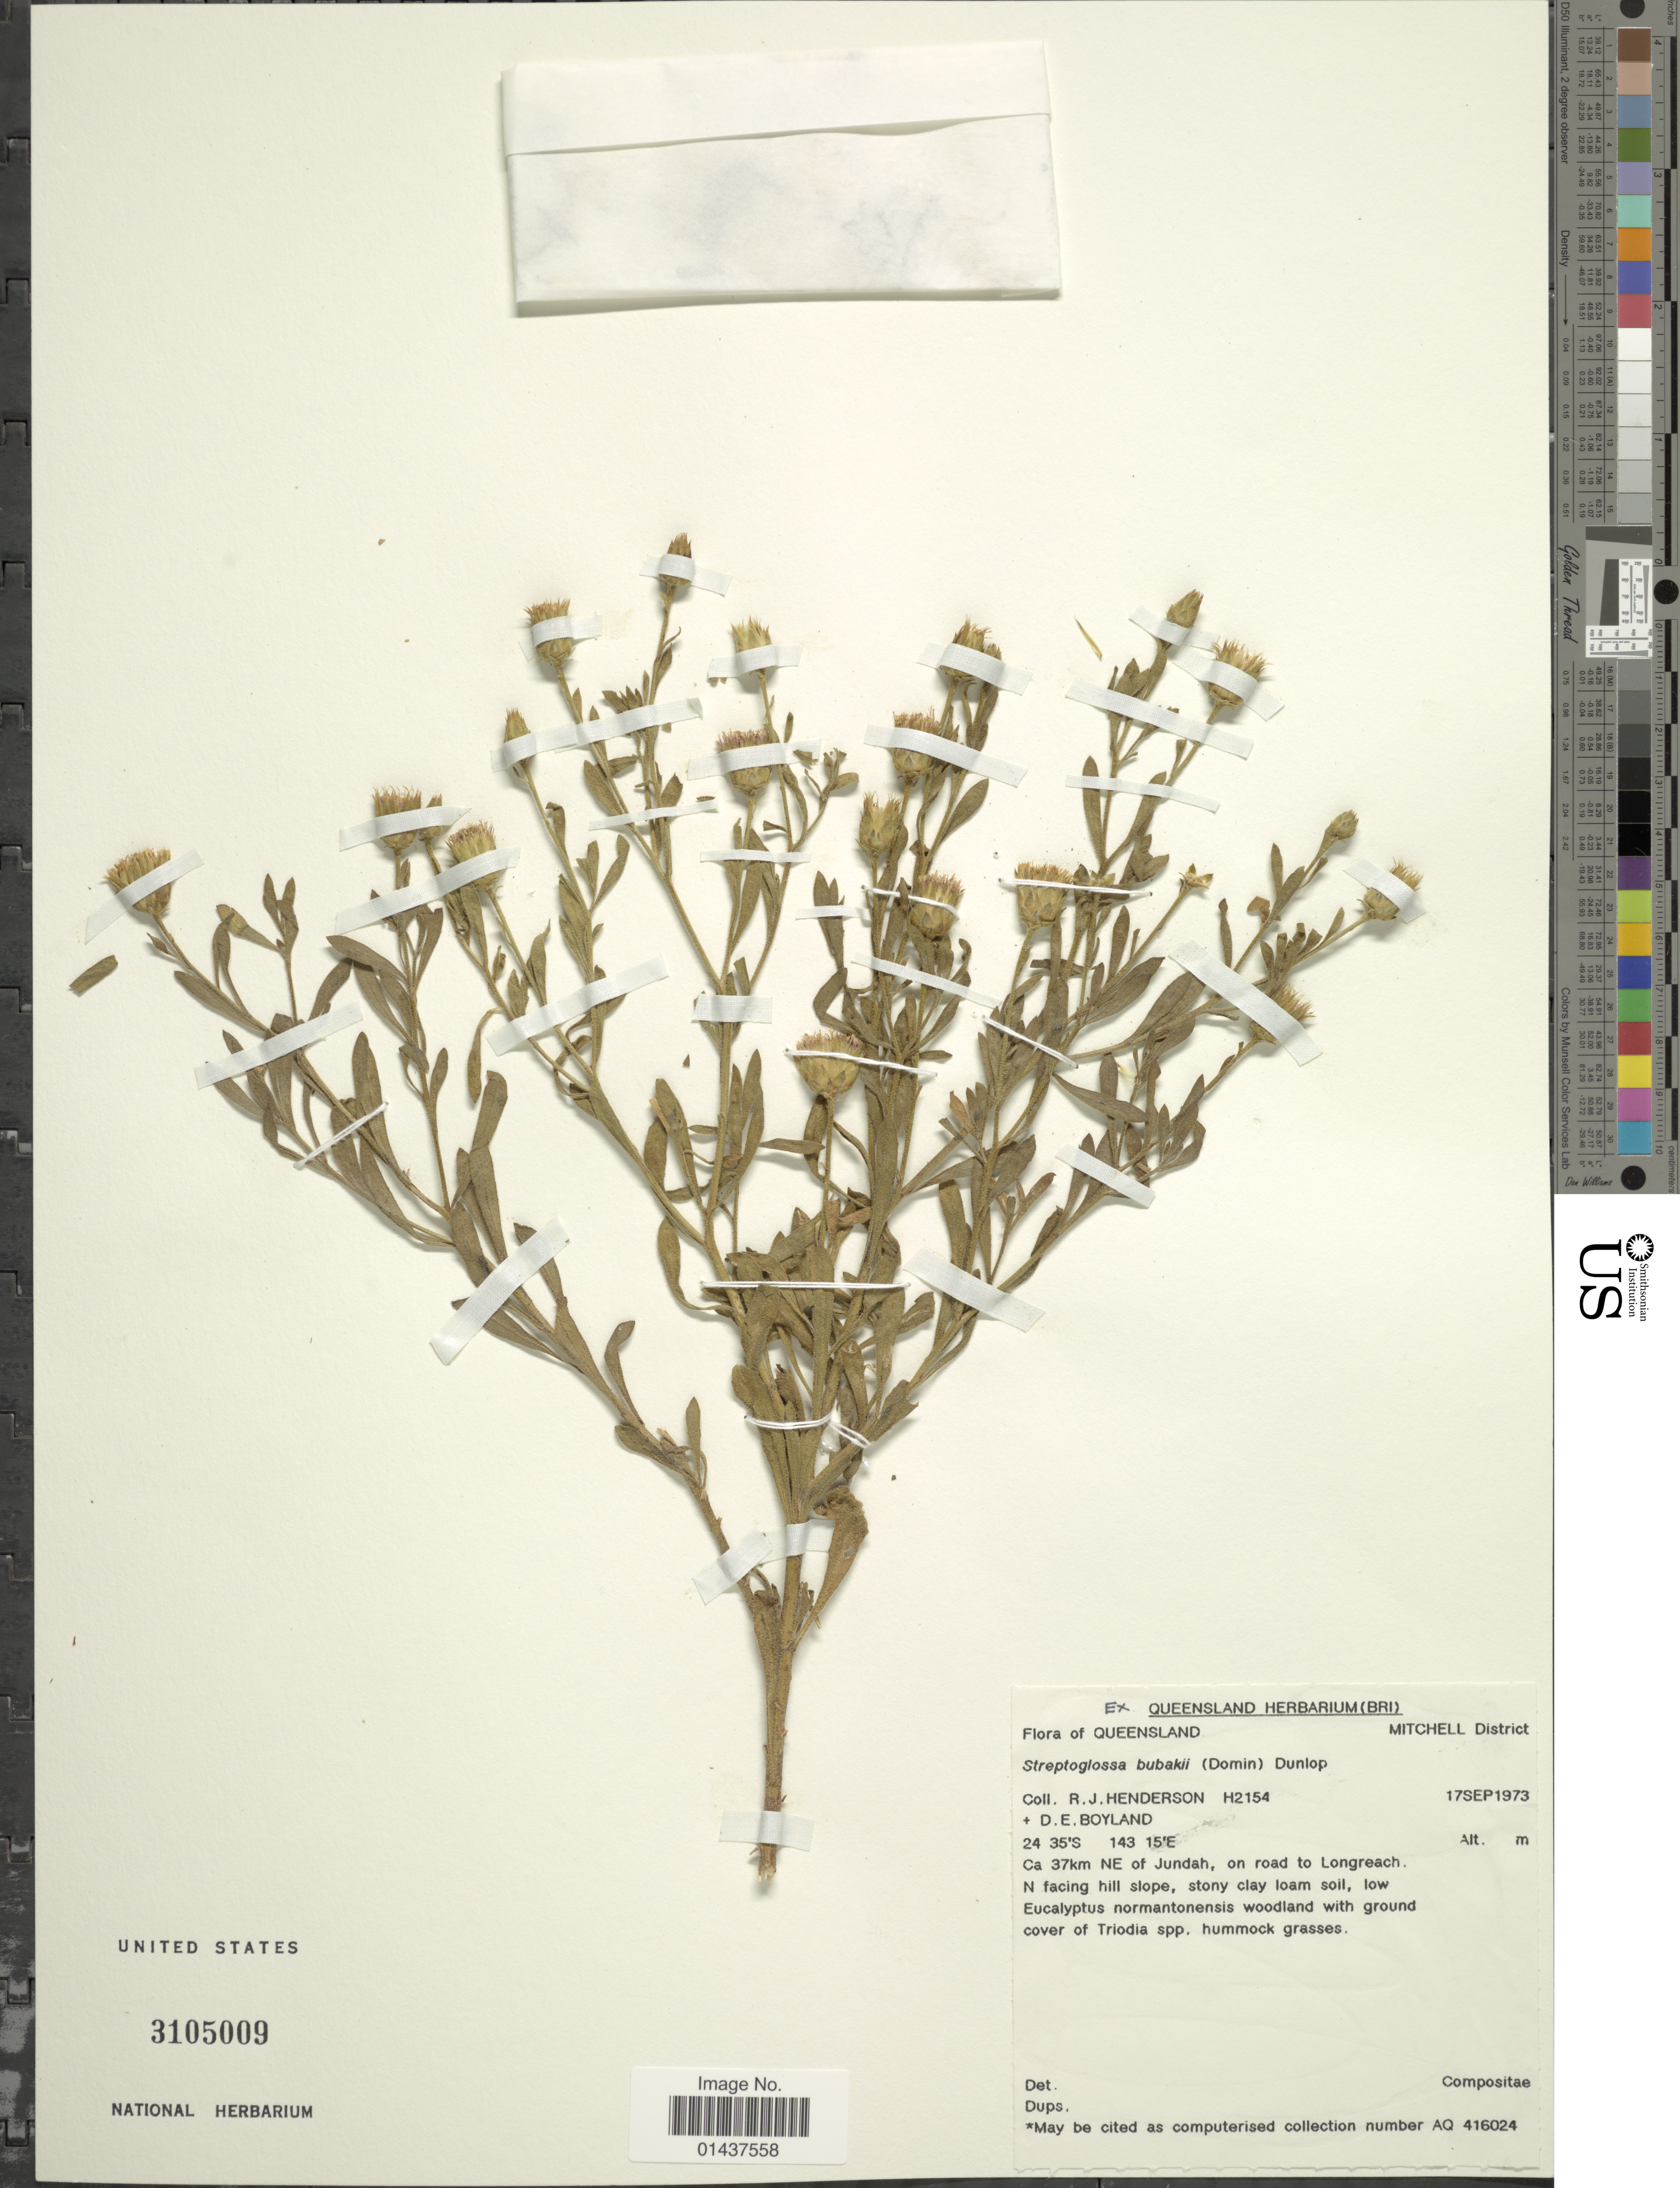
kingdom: Plantae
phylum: Tracheophyta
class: Magnoliopsida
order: Asterales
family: Asteraceae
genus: Streptoglossa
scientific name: Streptoglossa bubakii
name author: (Domin) Dunlop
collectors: R. J. F. Henderson & D. Boyland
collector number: H2154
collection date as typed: Transcribed d/m/y: 17/9/73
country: Australia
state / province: Queensland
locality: Mitchell District, Ca 37km NE of Jundah, on road to Longreach, N facing hill slope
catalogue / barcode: US 3105009